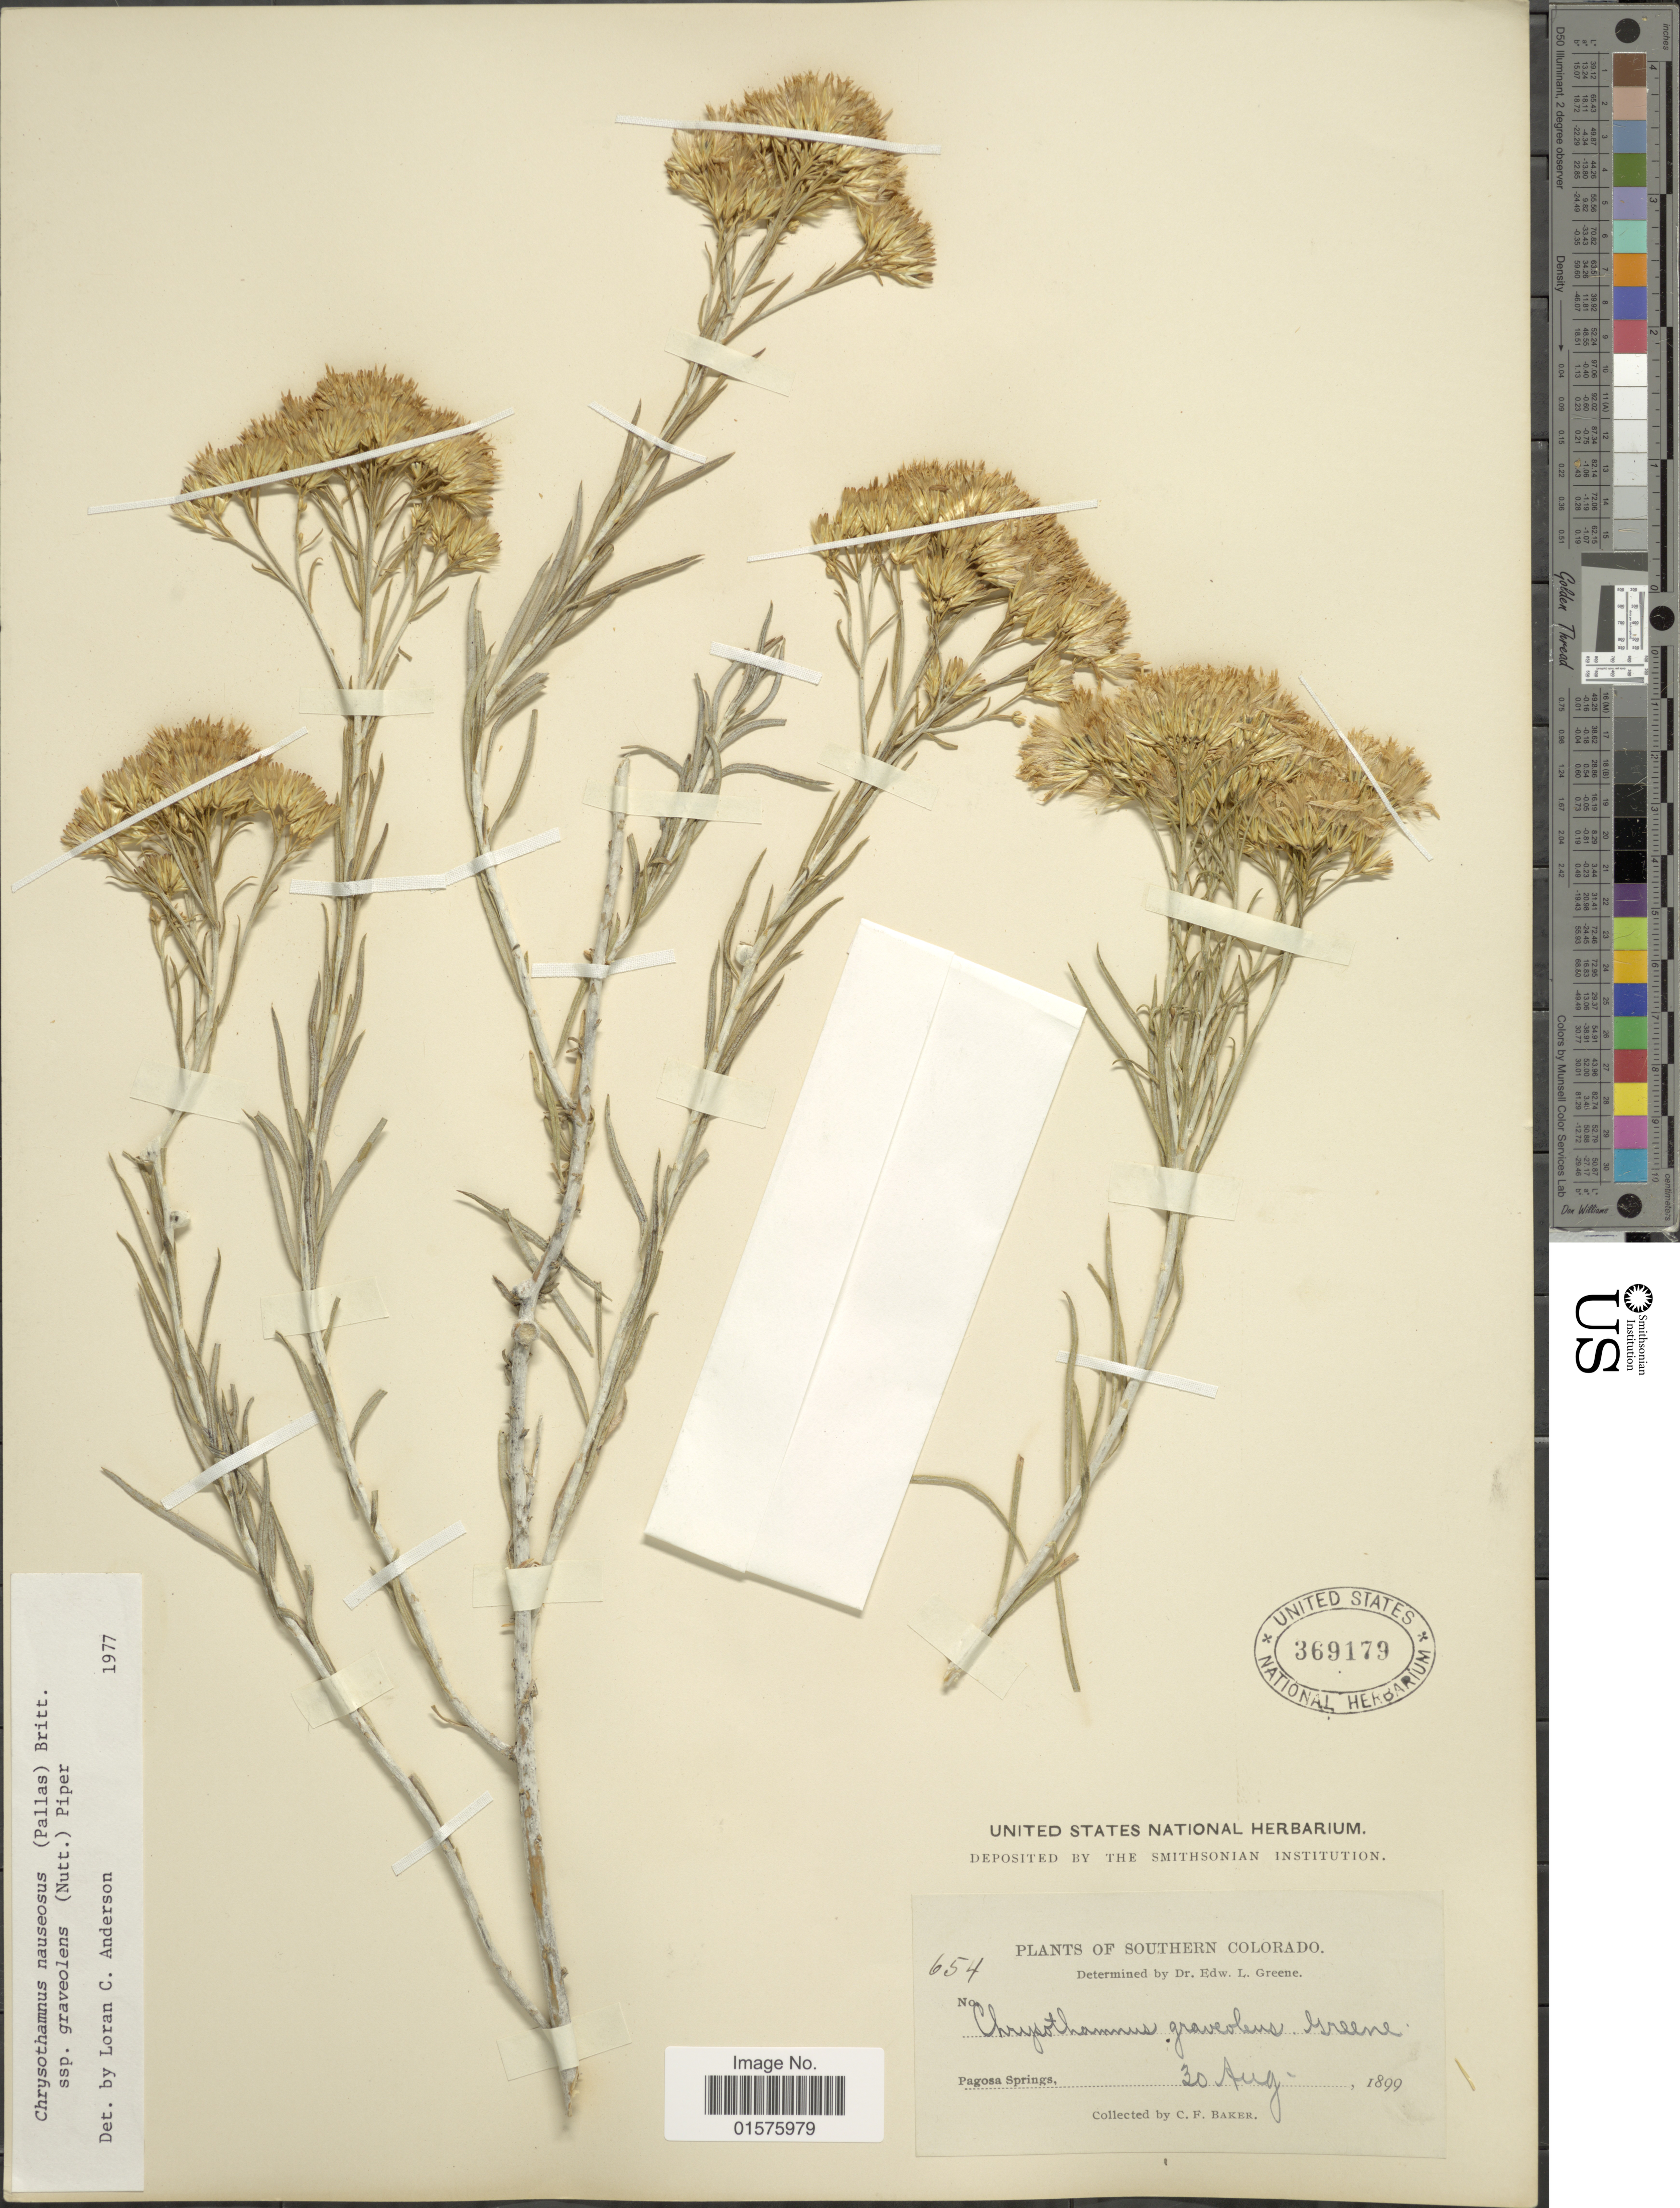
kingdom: Plantae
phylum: Tracheophyta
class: Magnoliopsida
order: Asterales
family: Asteraceae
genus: Ericameria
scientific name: Ericameria nauseosa var. graveolens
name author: (Nutt.) Reveal & Schuyler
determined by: Urbatsch, Lowell E., Curator (LSU), Louisiana State University (UNITED STATES)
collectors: C. F. Baker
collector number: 654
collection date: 1899-08-30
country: United States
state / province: Colorado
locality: Southern Colorado, Pagosa Springs.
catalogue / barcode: US 369179